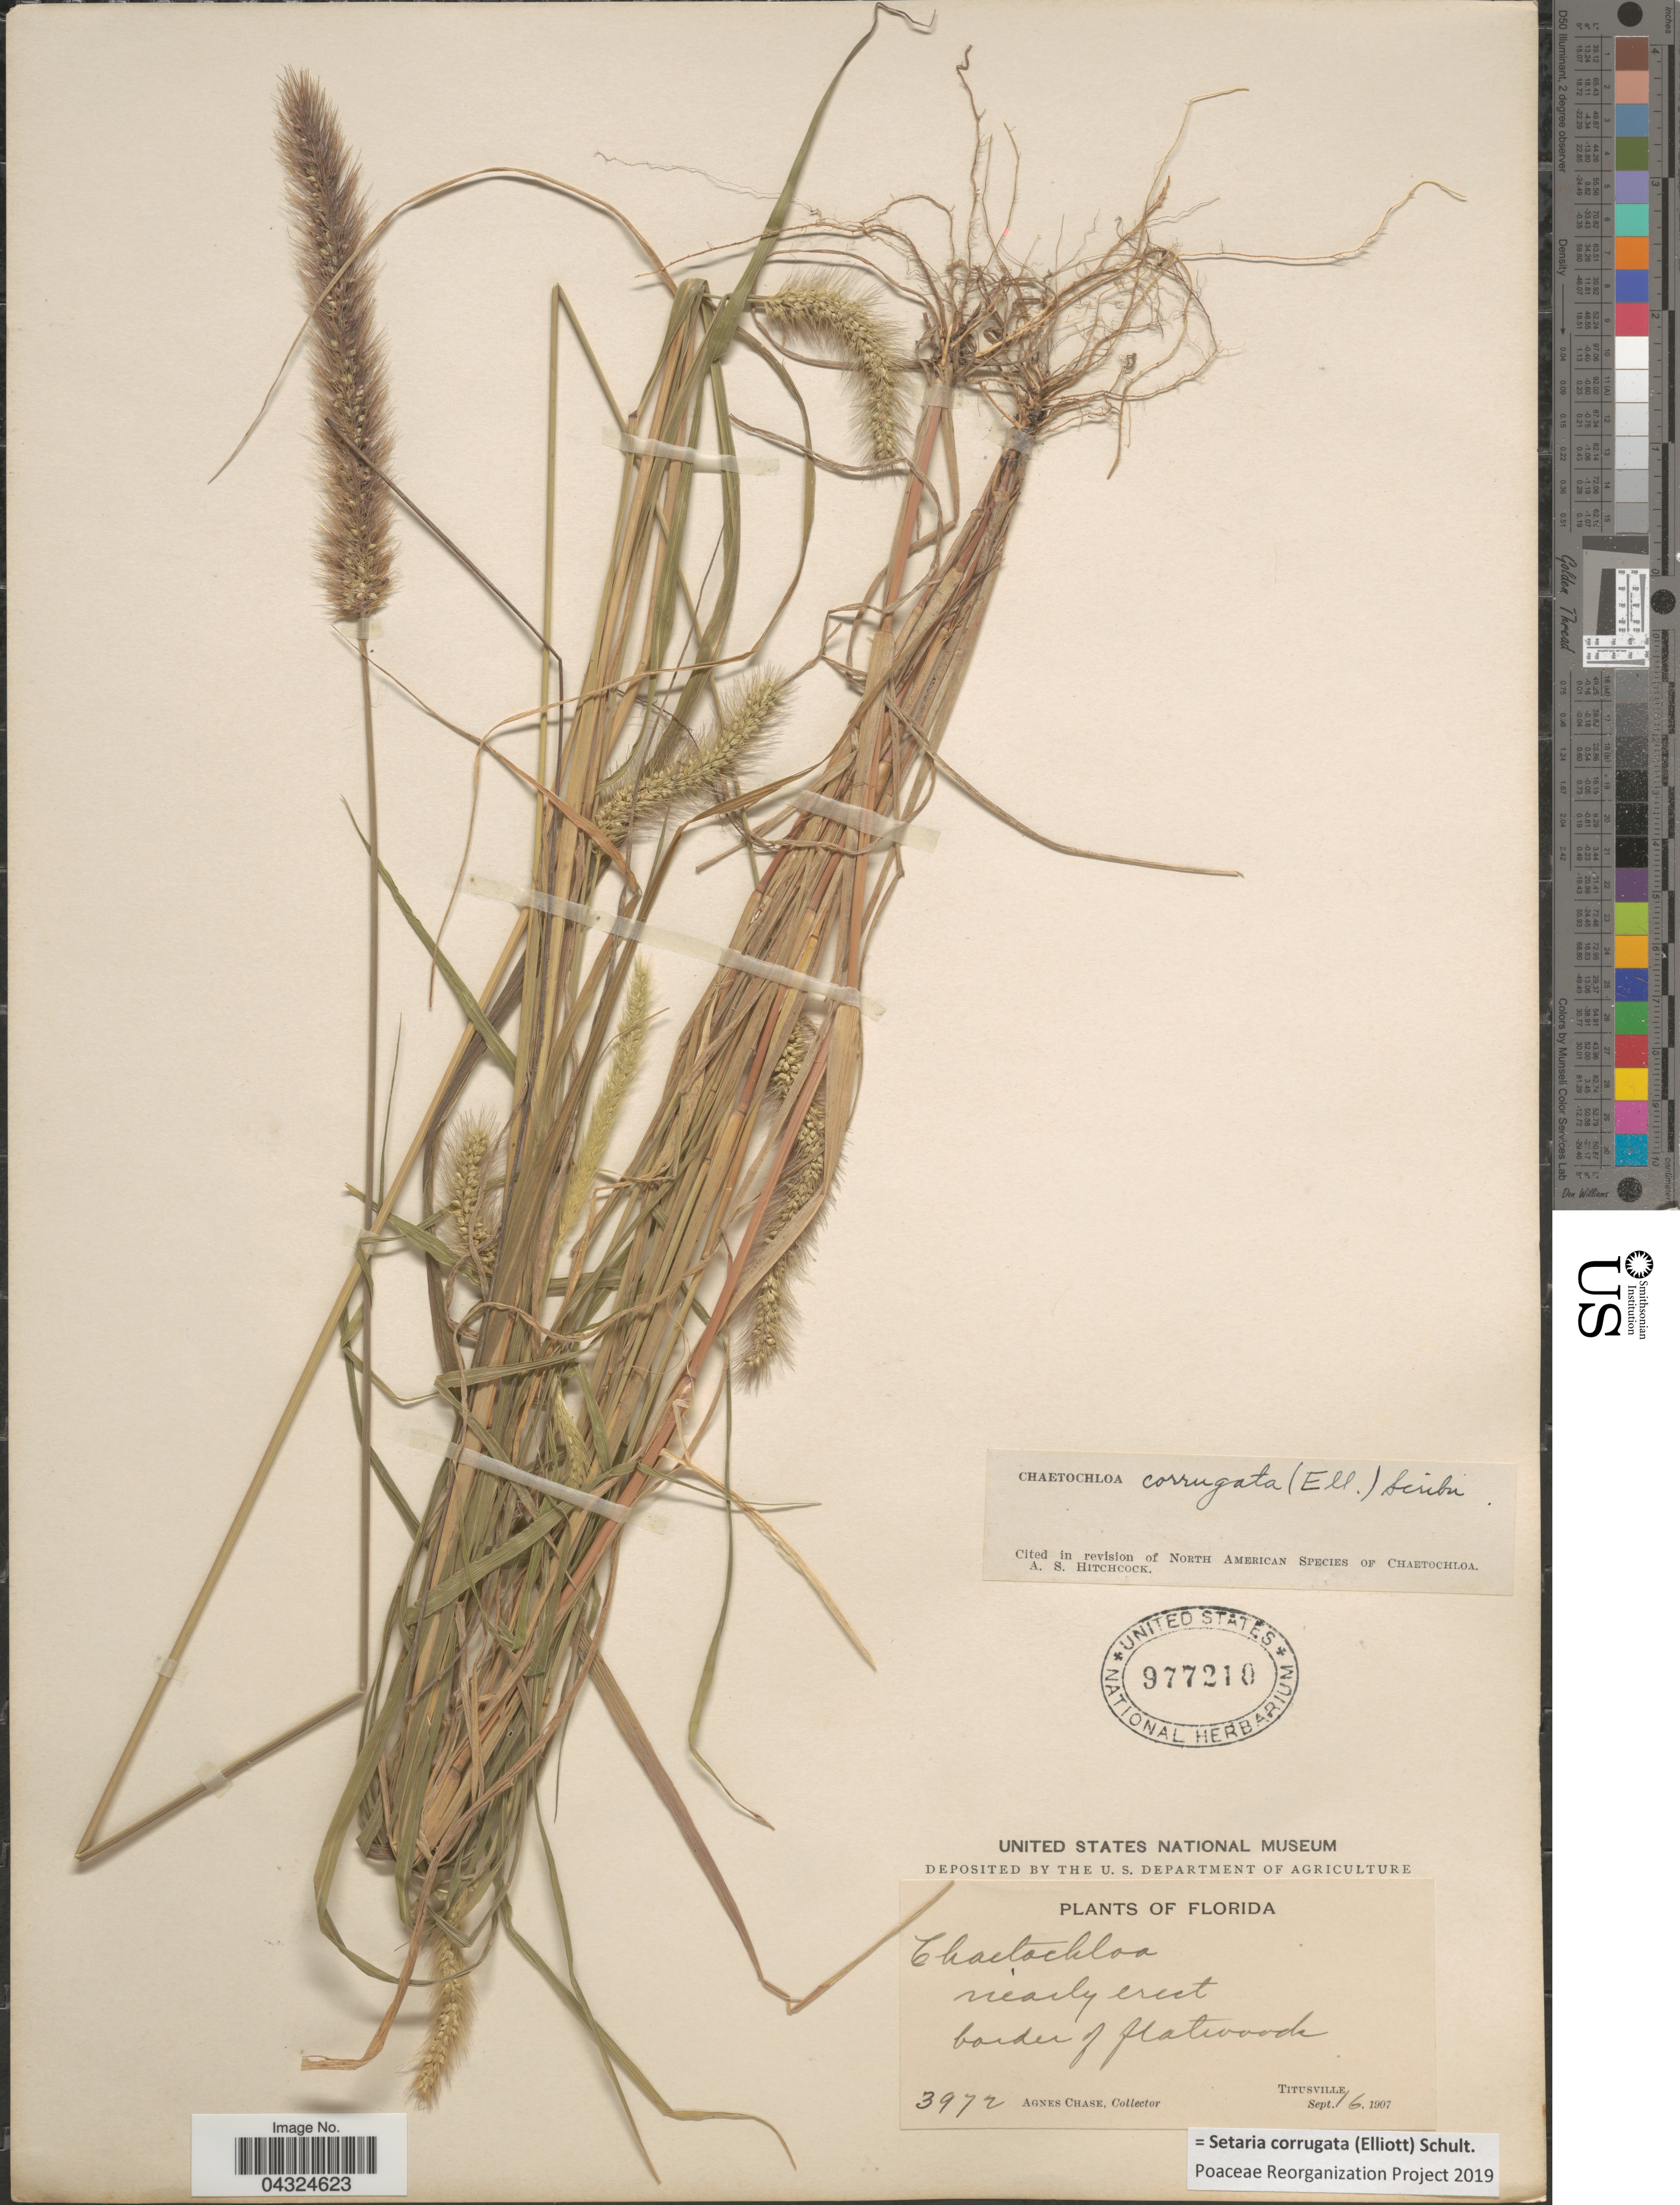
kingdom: Plantae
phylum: Tracheophyta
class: Liliopsida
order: Poales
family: Poaceae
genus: Setaria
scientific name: Setaria corrugata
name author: (Elliott) Schult.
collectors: A. Chase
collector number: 3972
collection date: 1907-09-16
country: United States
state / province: Florida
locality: Border of flatwoods. Titusville.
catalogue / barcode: US 977210